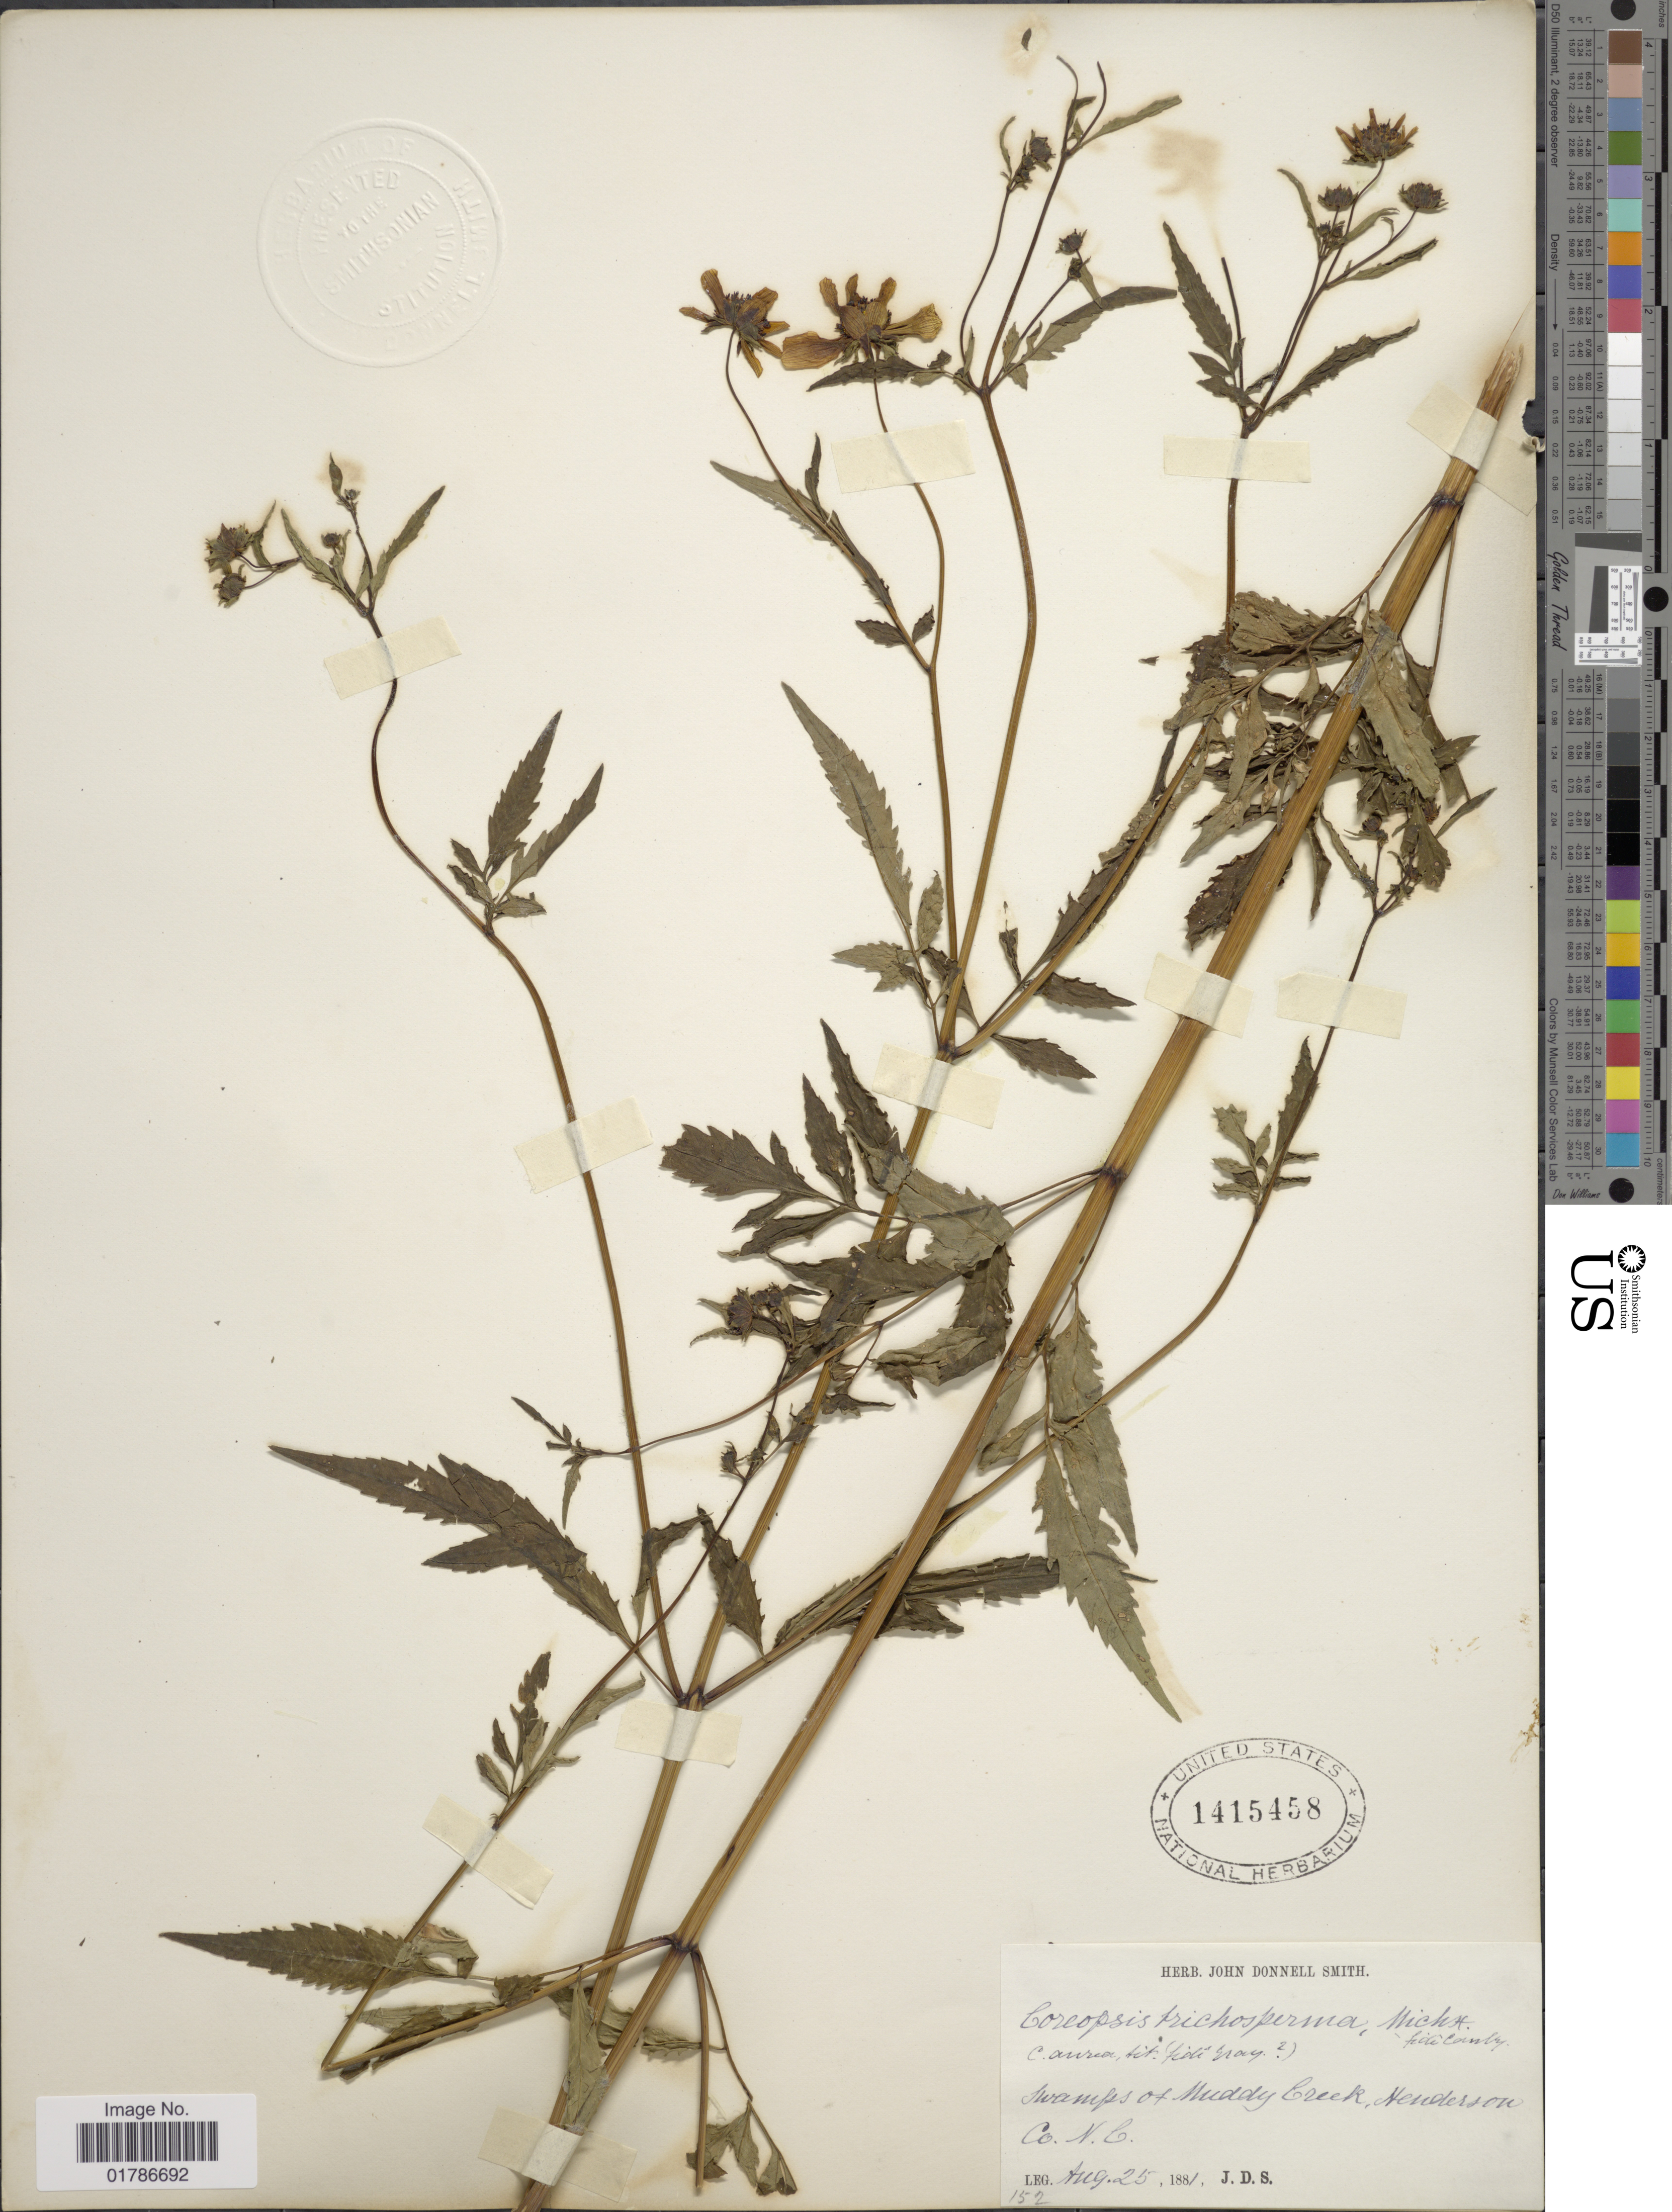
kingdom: Plantae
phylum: Tracheophyta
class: Magnoliopsida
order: Asterales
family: Asteraceae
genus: Bidens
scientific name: Bidens mitis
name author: (Michx.) Sherff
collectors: J. Donnell Smith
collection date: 1881-08-25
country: United States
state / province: North Carolina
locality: Swamps of Muddy Creek, Henderson Co.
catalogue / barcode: US 1415458